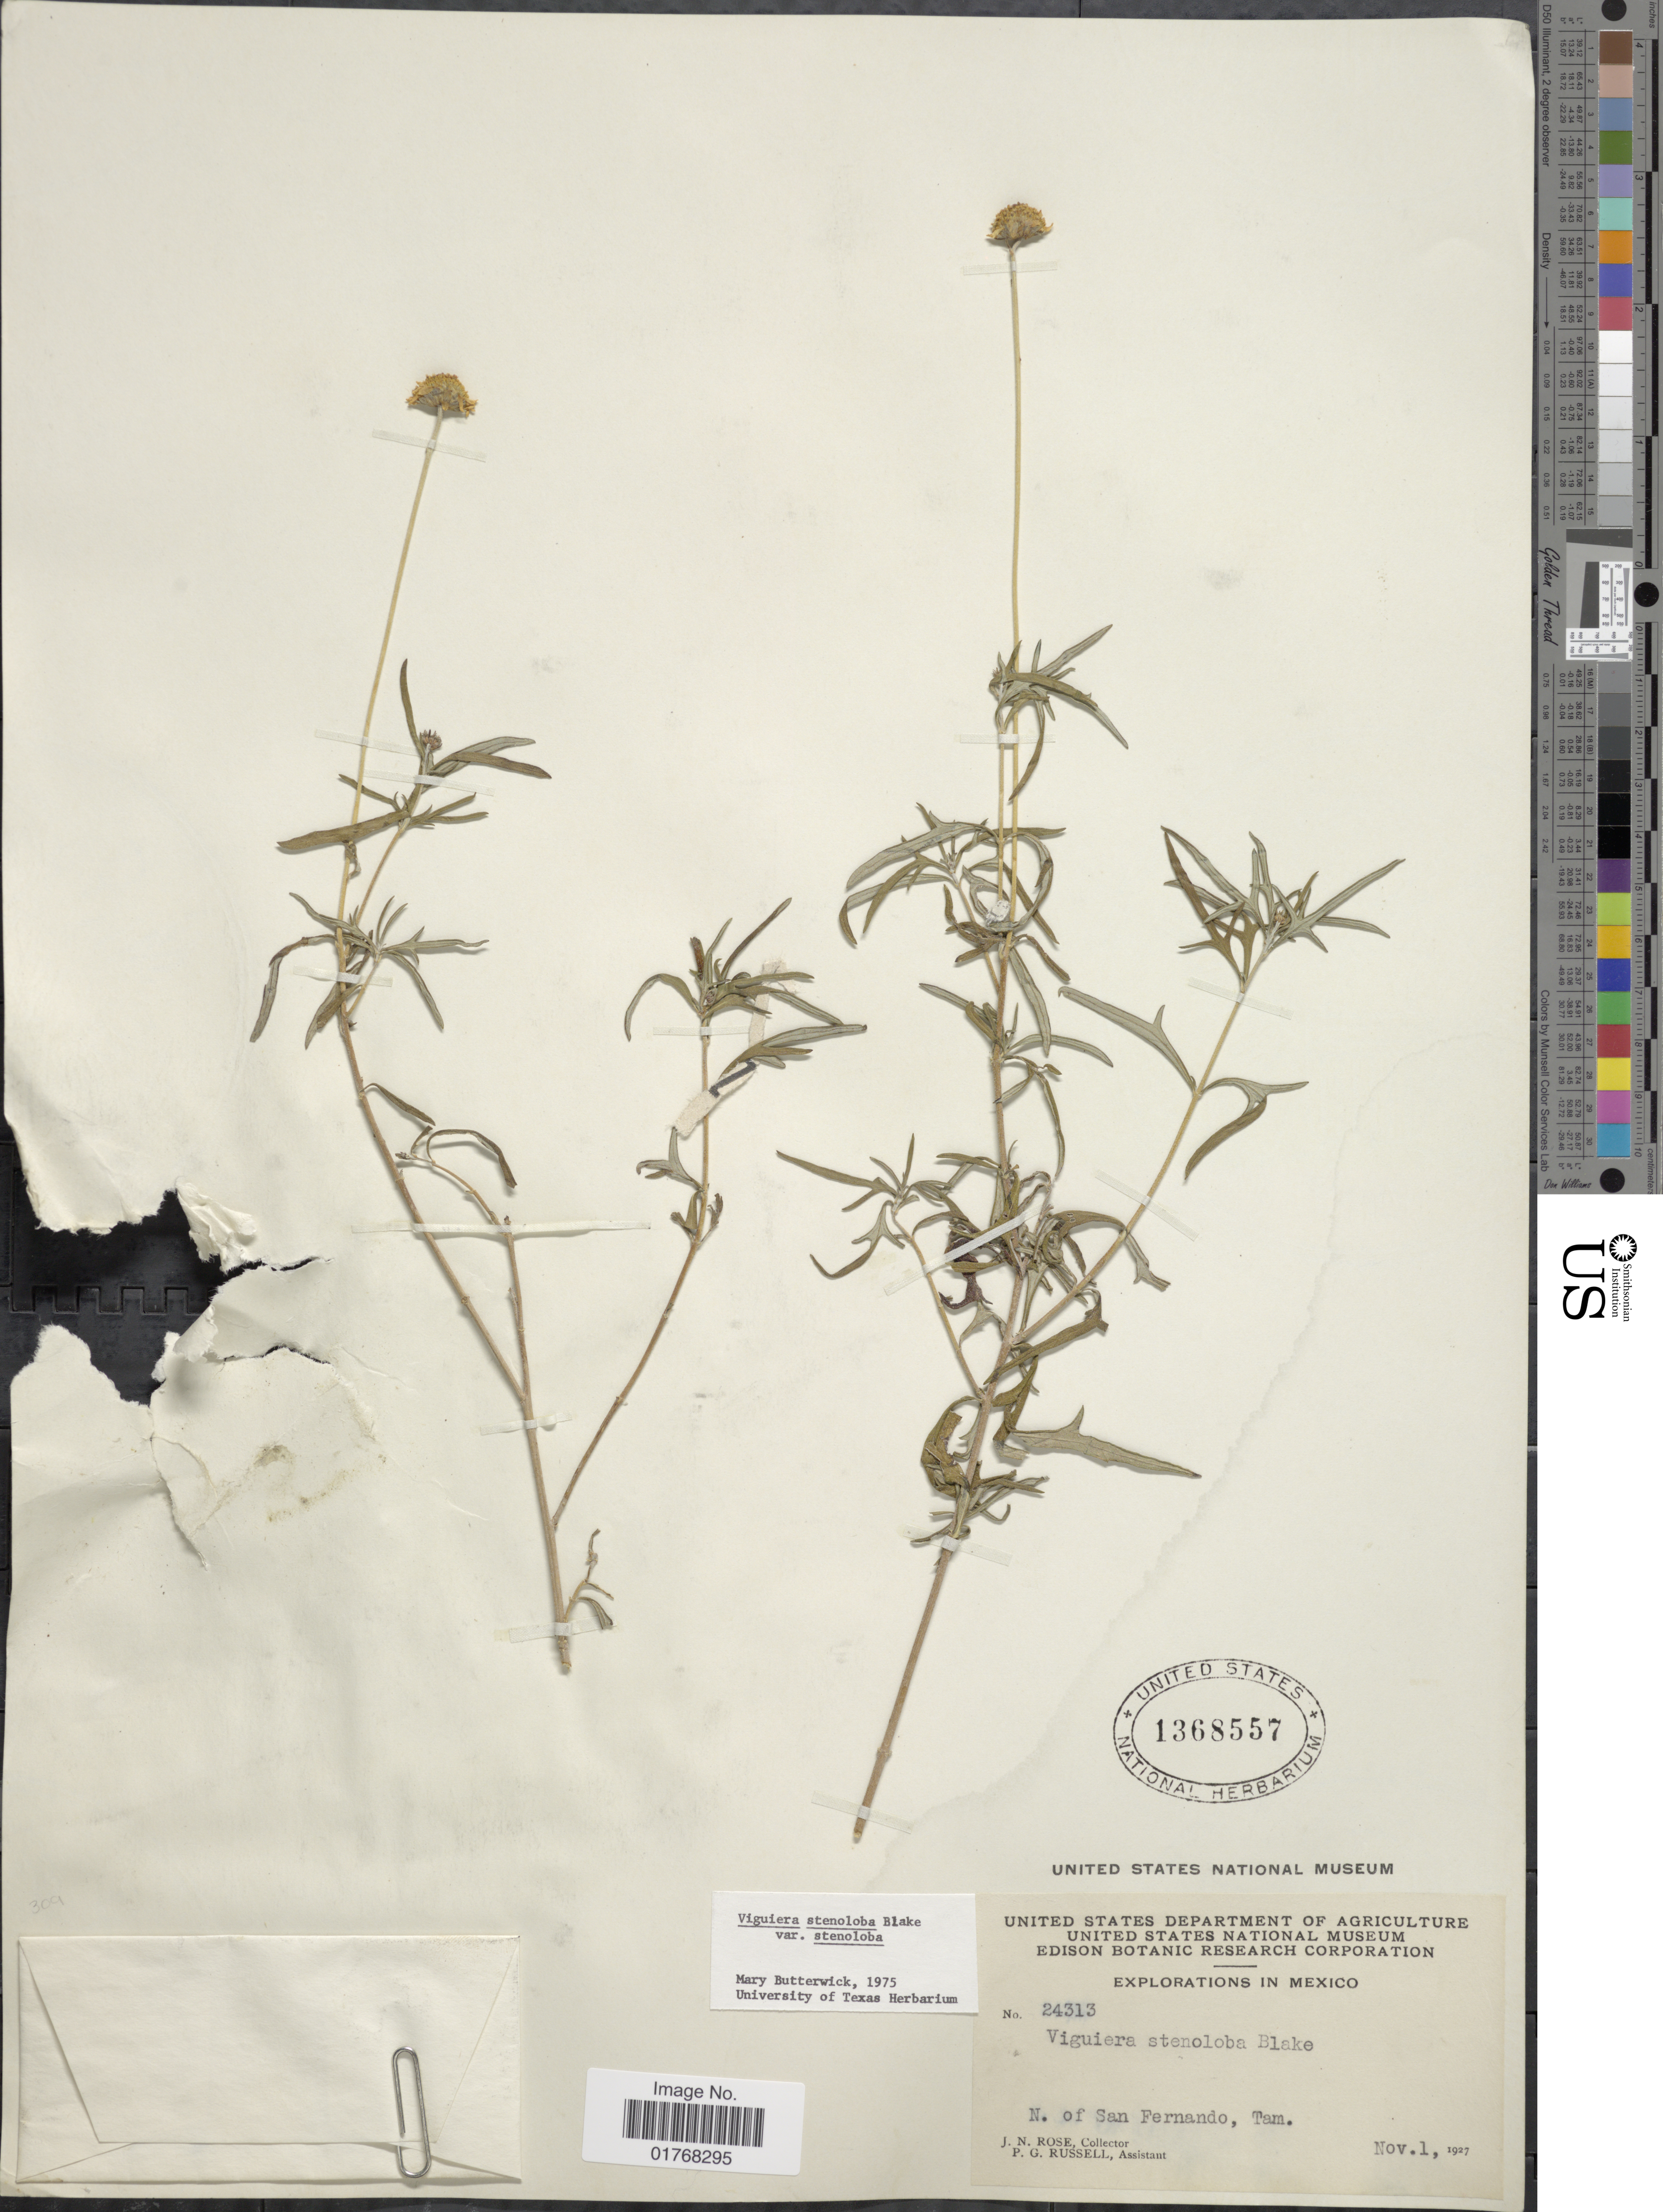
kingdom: Plantae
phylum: Tracheophyta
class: Magnoliopsida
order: Asterales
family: Asteraceae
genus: Viguiera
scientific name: Viguiera stenoloba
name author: S.F. Blake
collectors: J. N. Rose & P. G. Russell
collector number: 24313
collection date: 1927-11-01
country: Mexico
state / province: Tamaulipas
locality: N. of San Fernando, Tam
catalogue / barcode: US 1368557